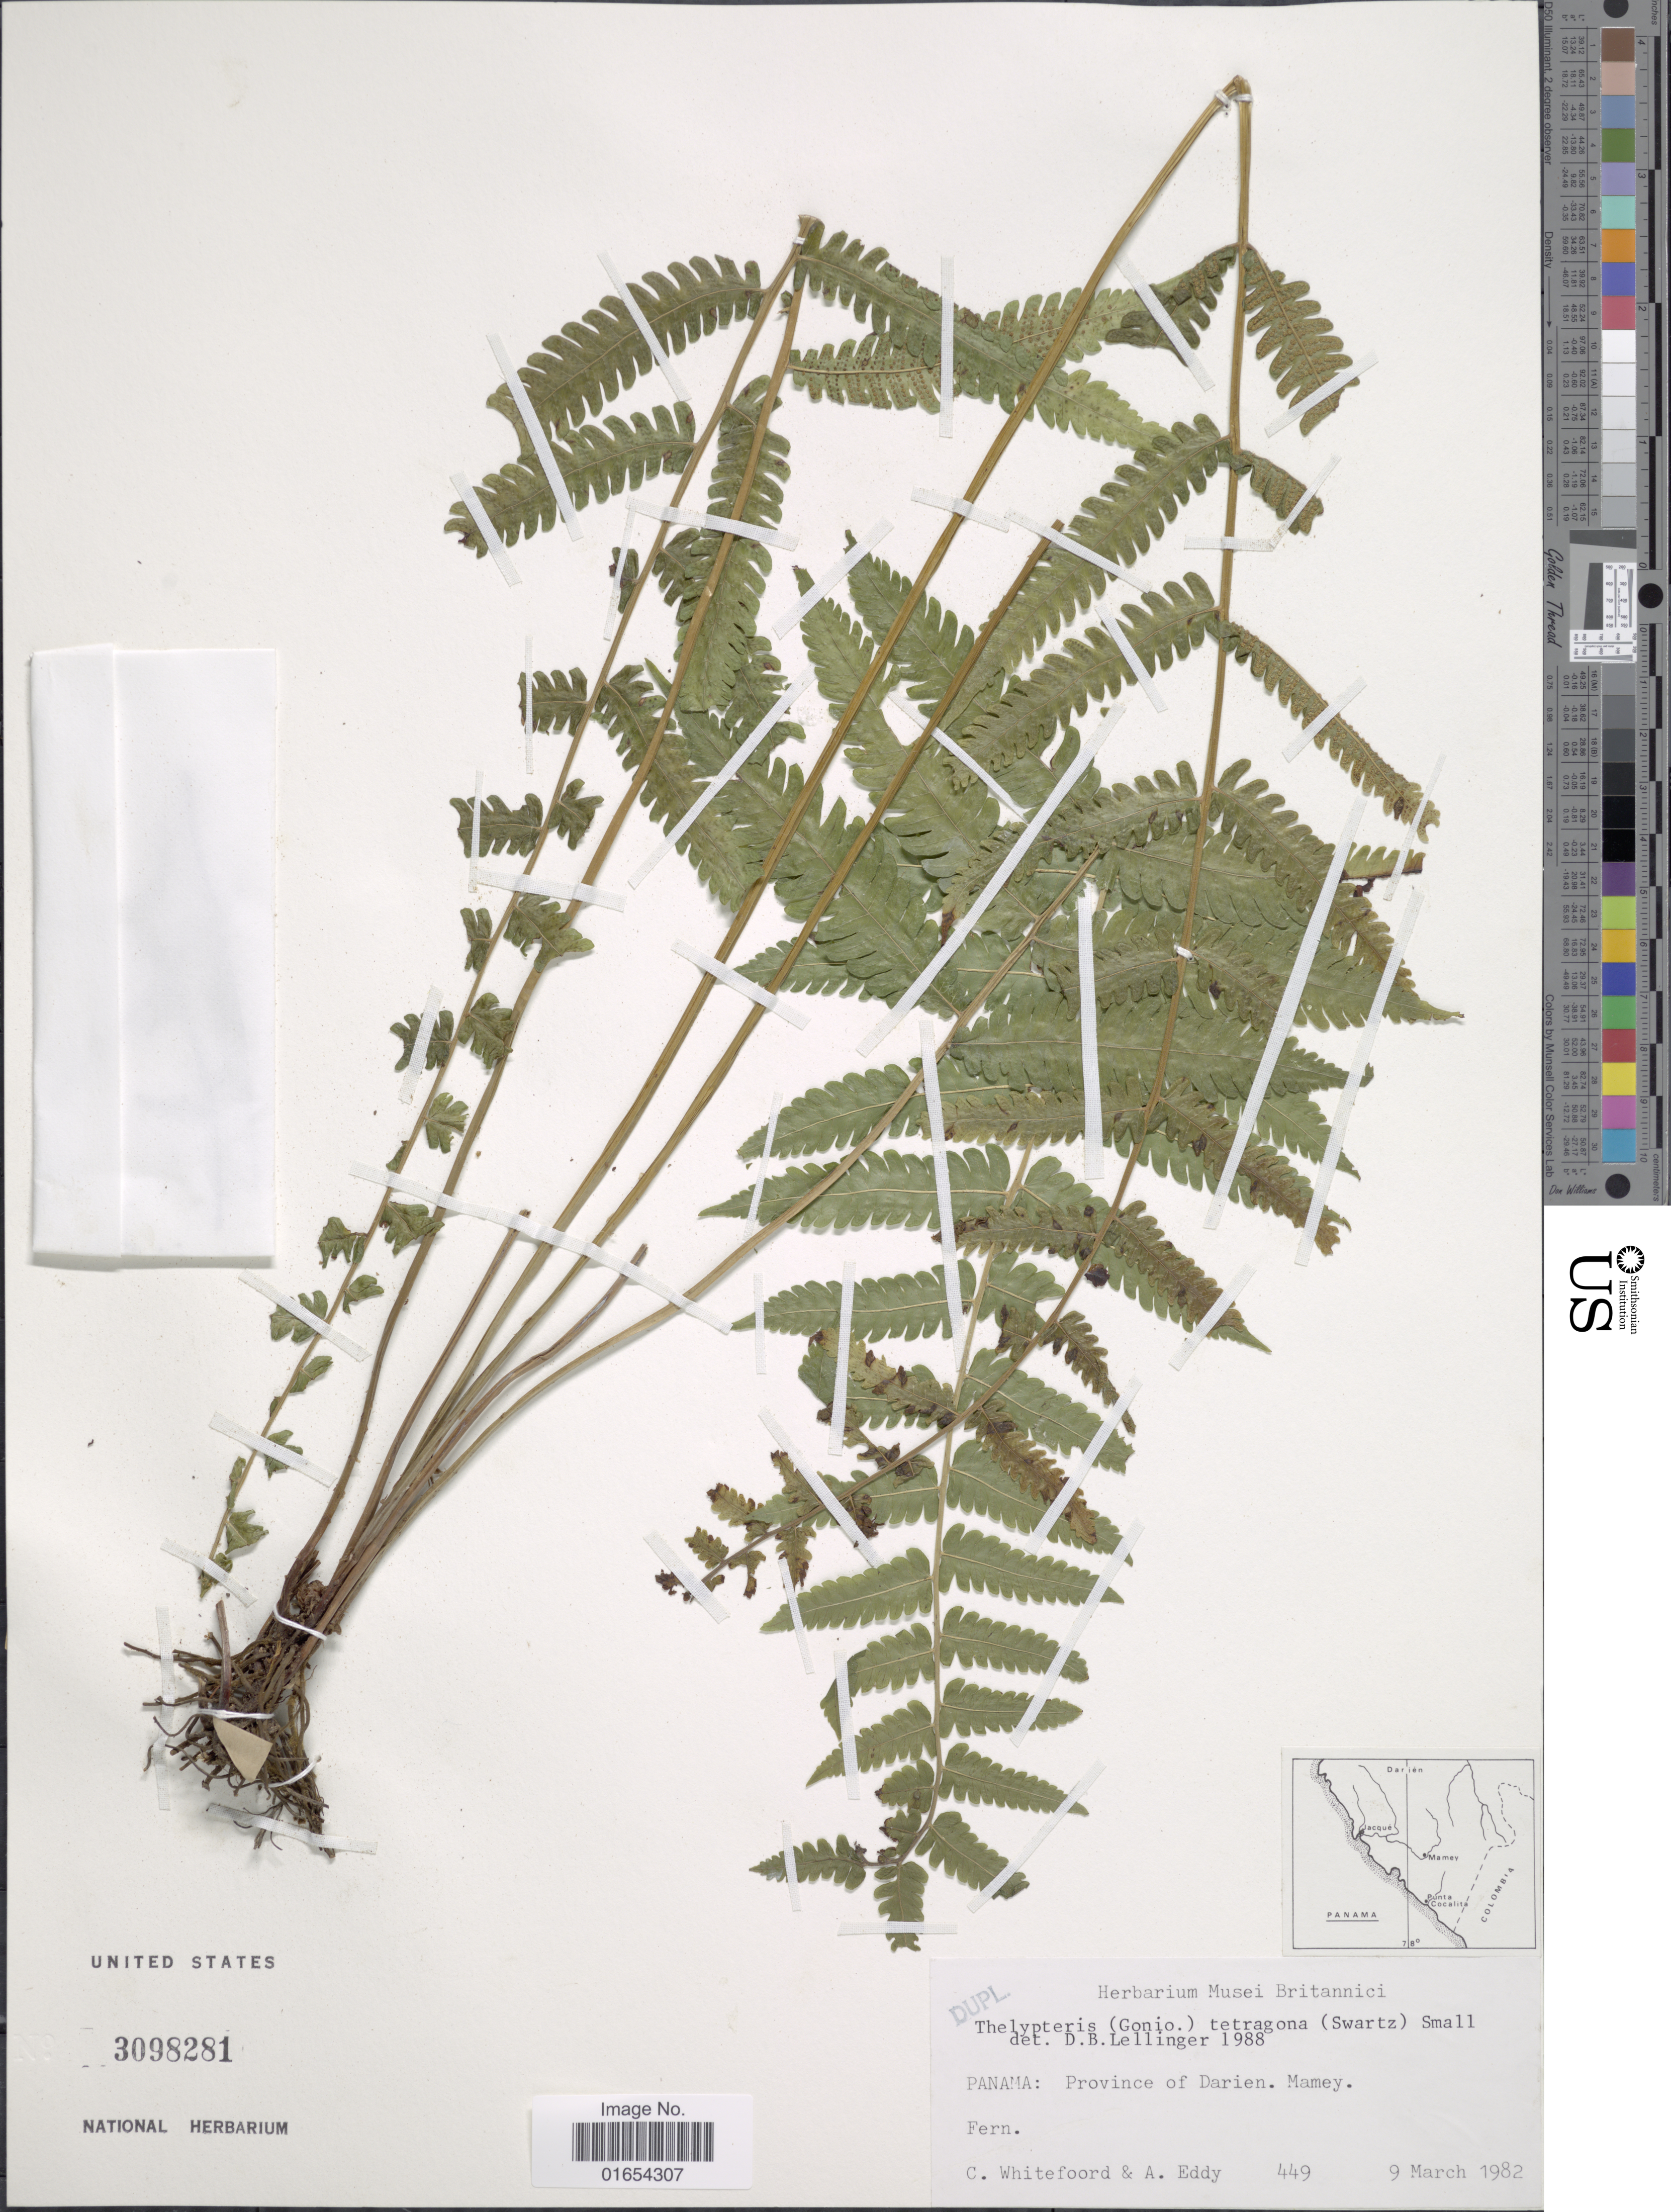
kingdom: Plantae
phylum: Tracheophyta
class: Polypodiopsida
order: Polypodiales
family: Thelypteridaceae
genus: Goniopteris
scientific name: Goniopteris tetragona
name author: (C. Presl) Sw.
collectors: C. Whitefoord & A. Eddy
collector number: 449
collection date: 1982-03-09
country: Panama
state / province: Darién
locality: Mamey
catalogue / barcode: US 3098281